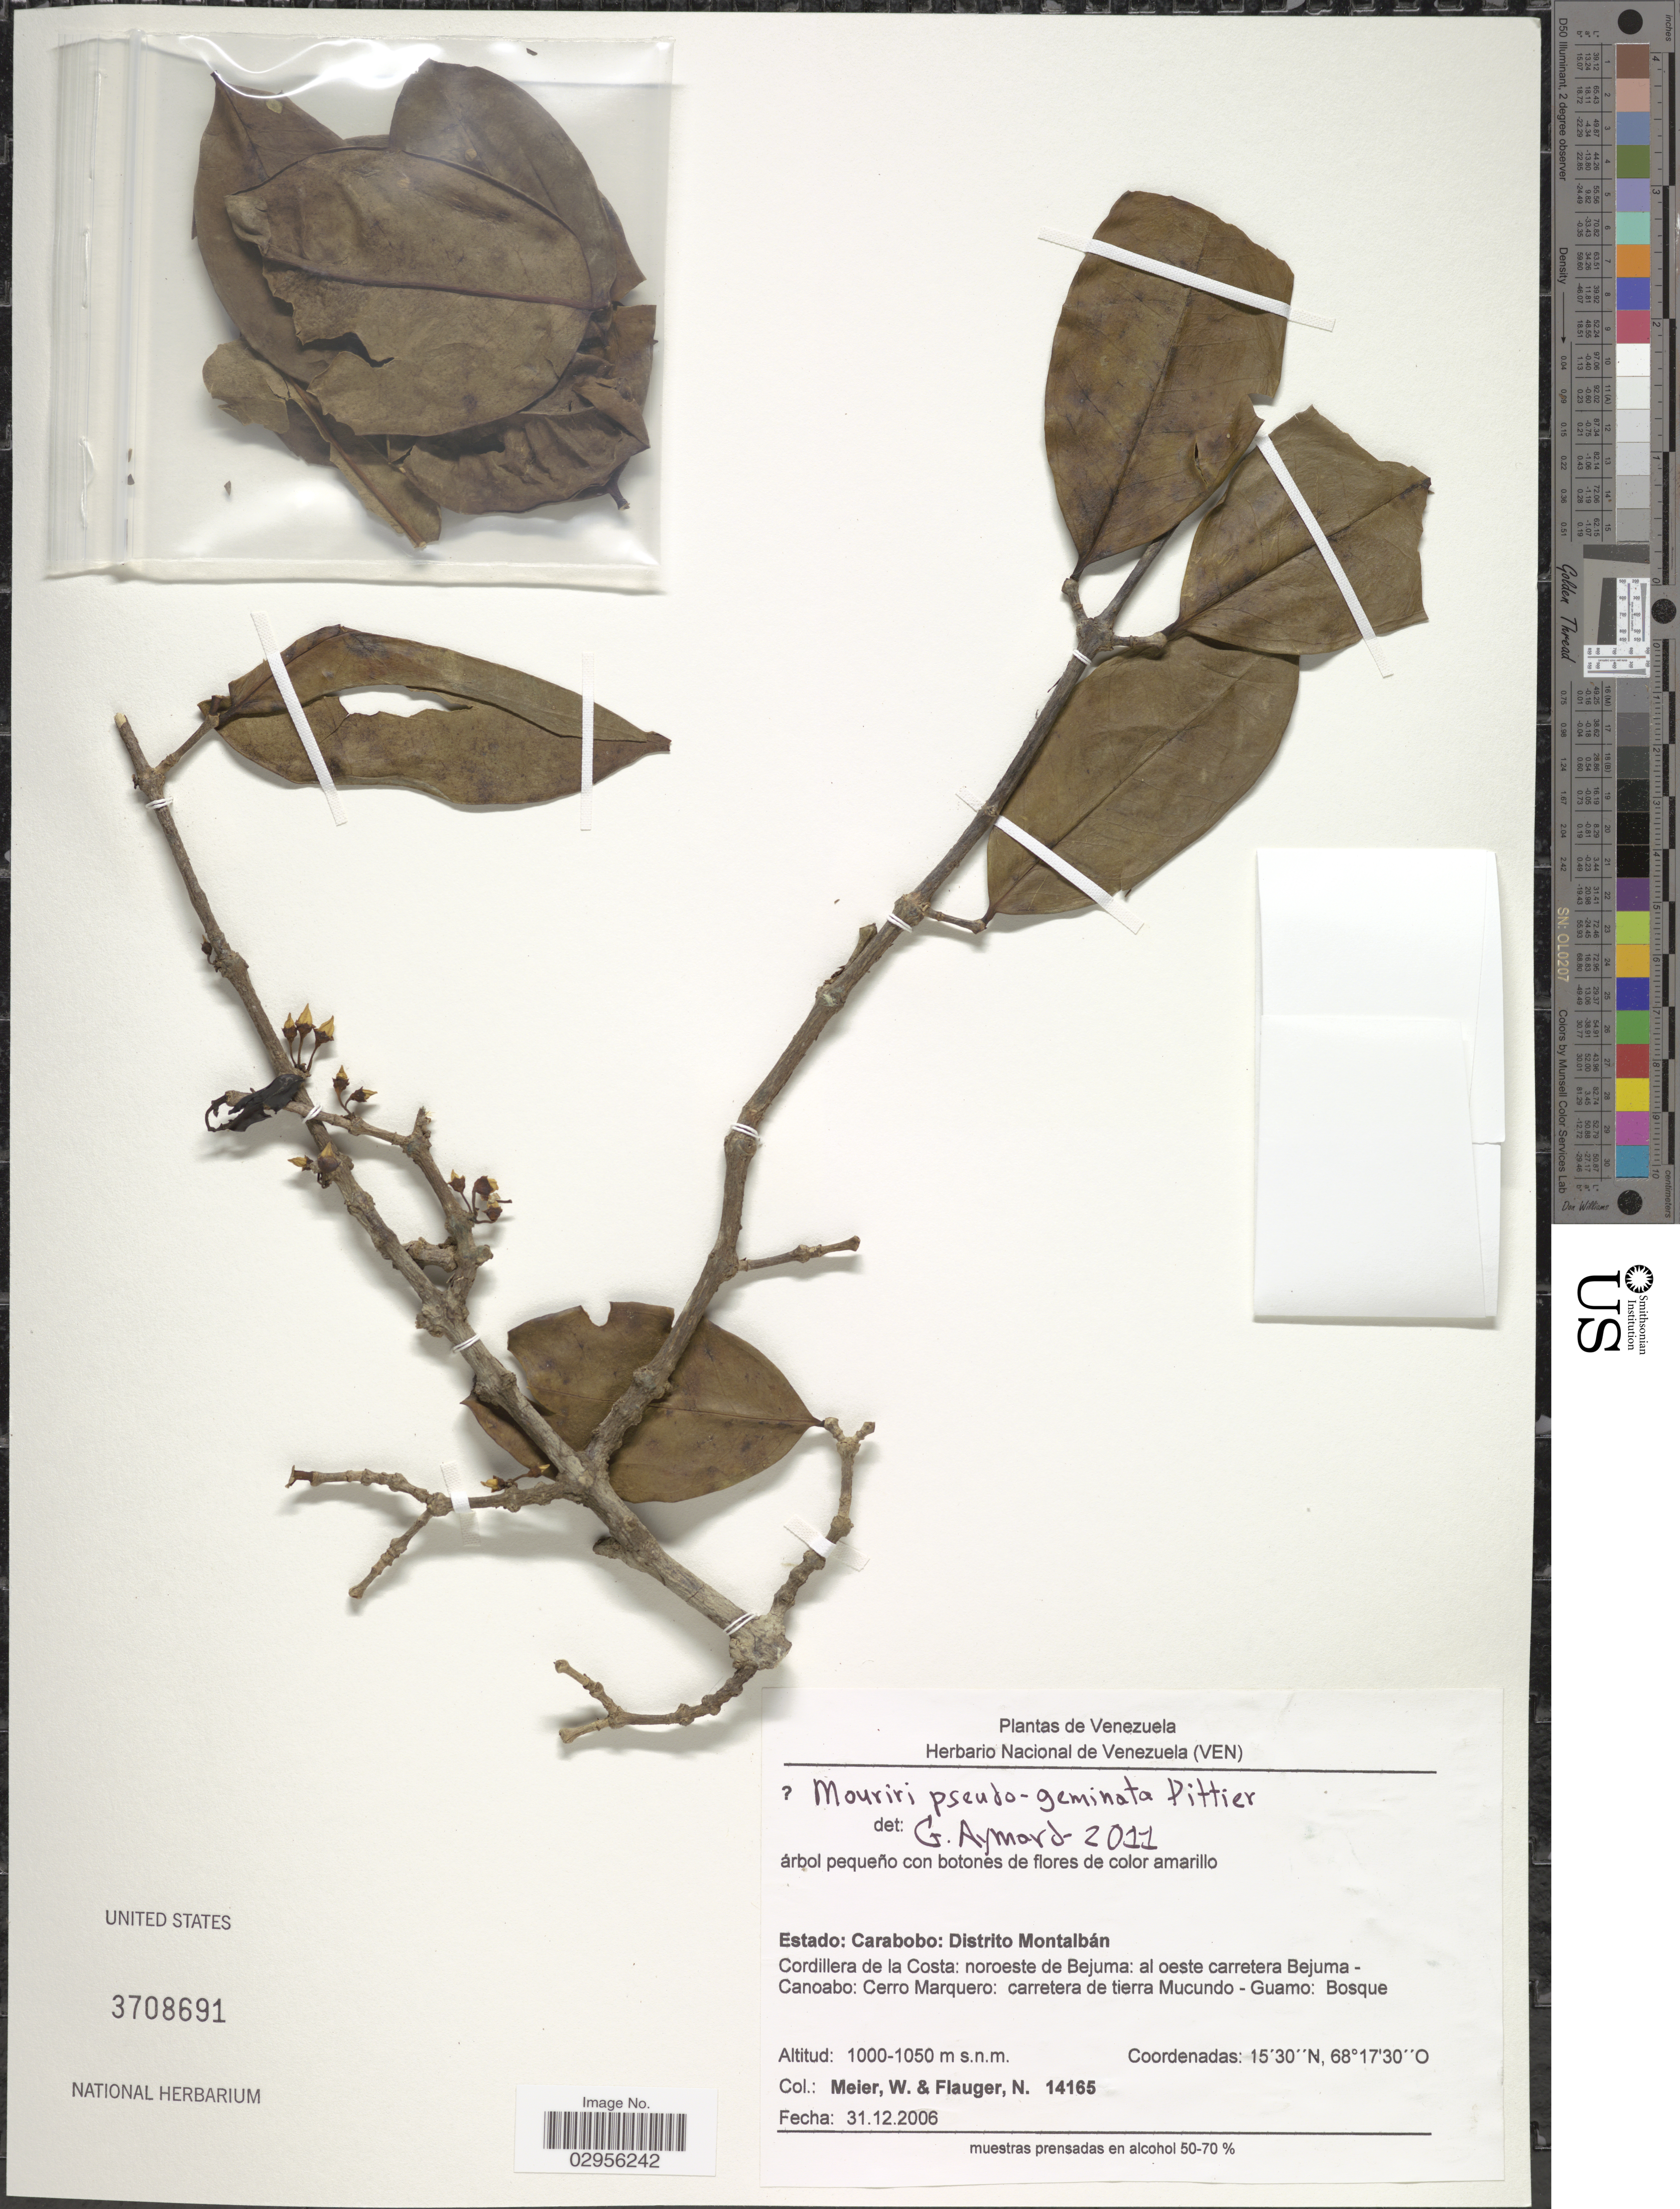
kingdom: Plantae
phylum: Tracheophyta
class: Magnoliopsida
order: Myrtales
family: Melastomataceae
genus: Mouriri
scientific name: Mouriri pseudogeminata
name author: Pittier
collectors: W. Meier & N. Flauger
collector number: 14165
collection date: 2006-12-31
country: Venezuela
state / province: Carabobo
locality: Distrito Montalbán. Cordillera de la Costa: noroeste de Bejuma: al oeste carretera Bejuma-Canoabo: Cerro Marquero: carretera de tierra Mucundo - Guamo.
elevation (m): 1000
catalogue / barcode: US 3708691